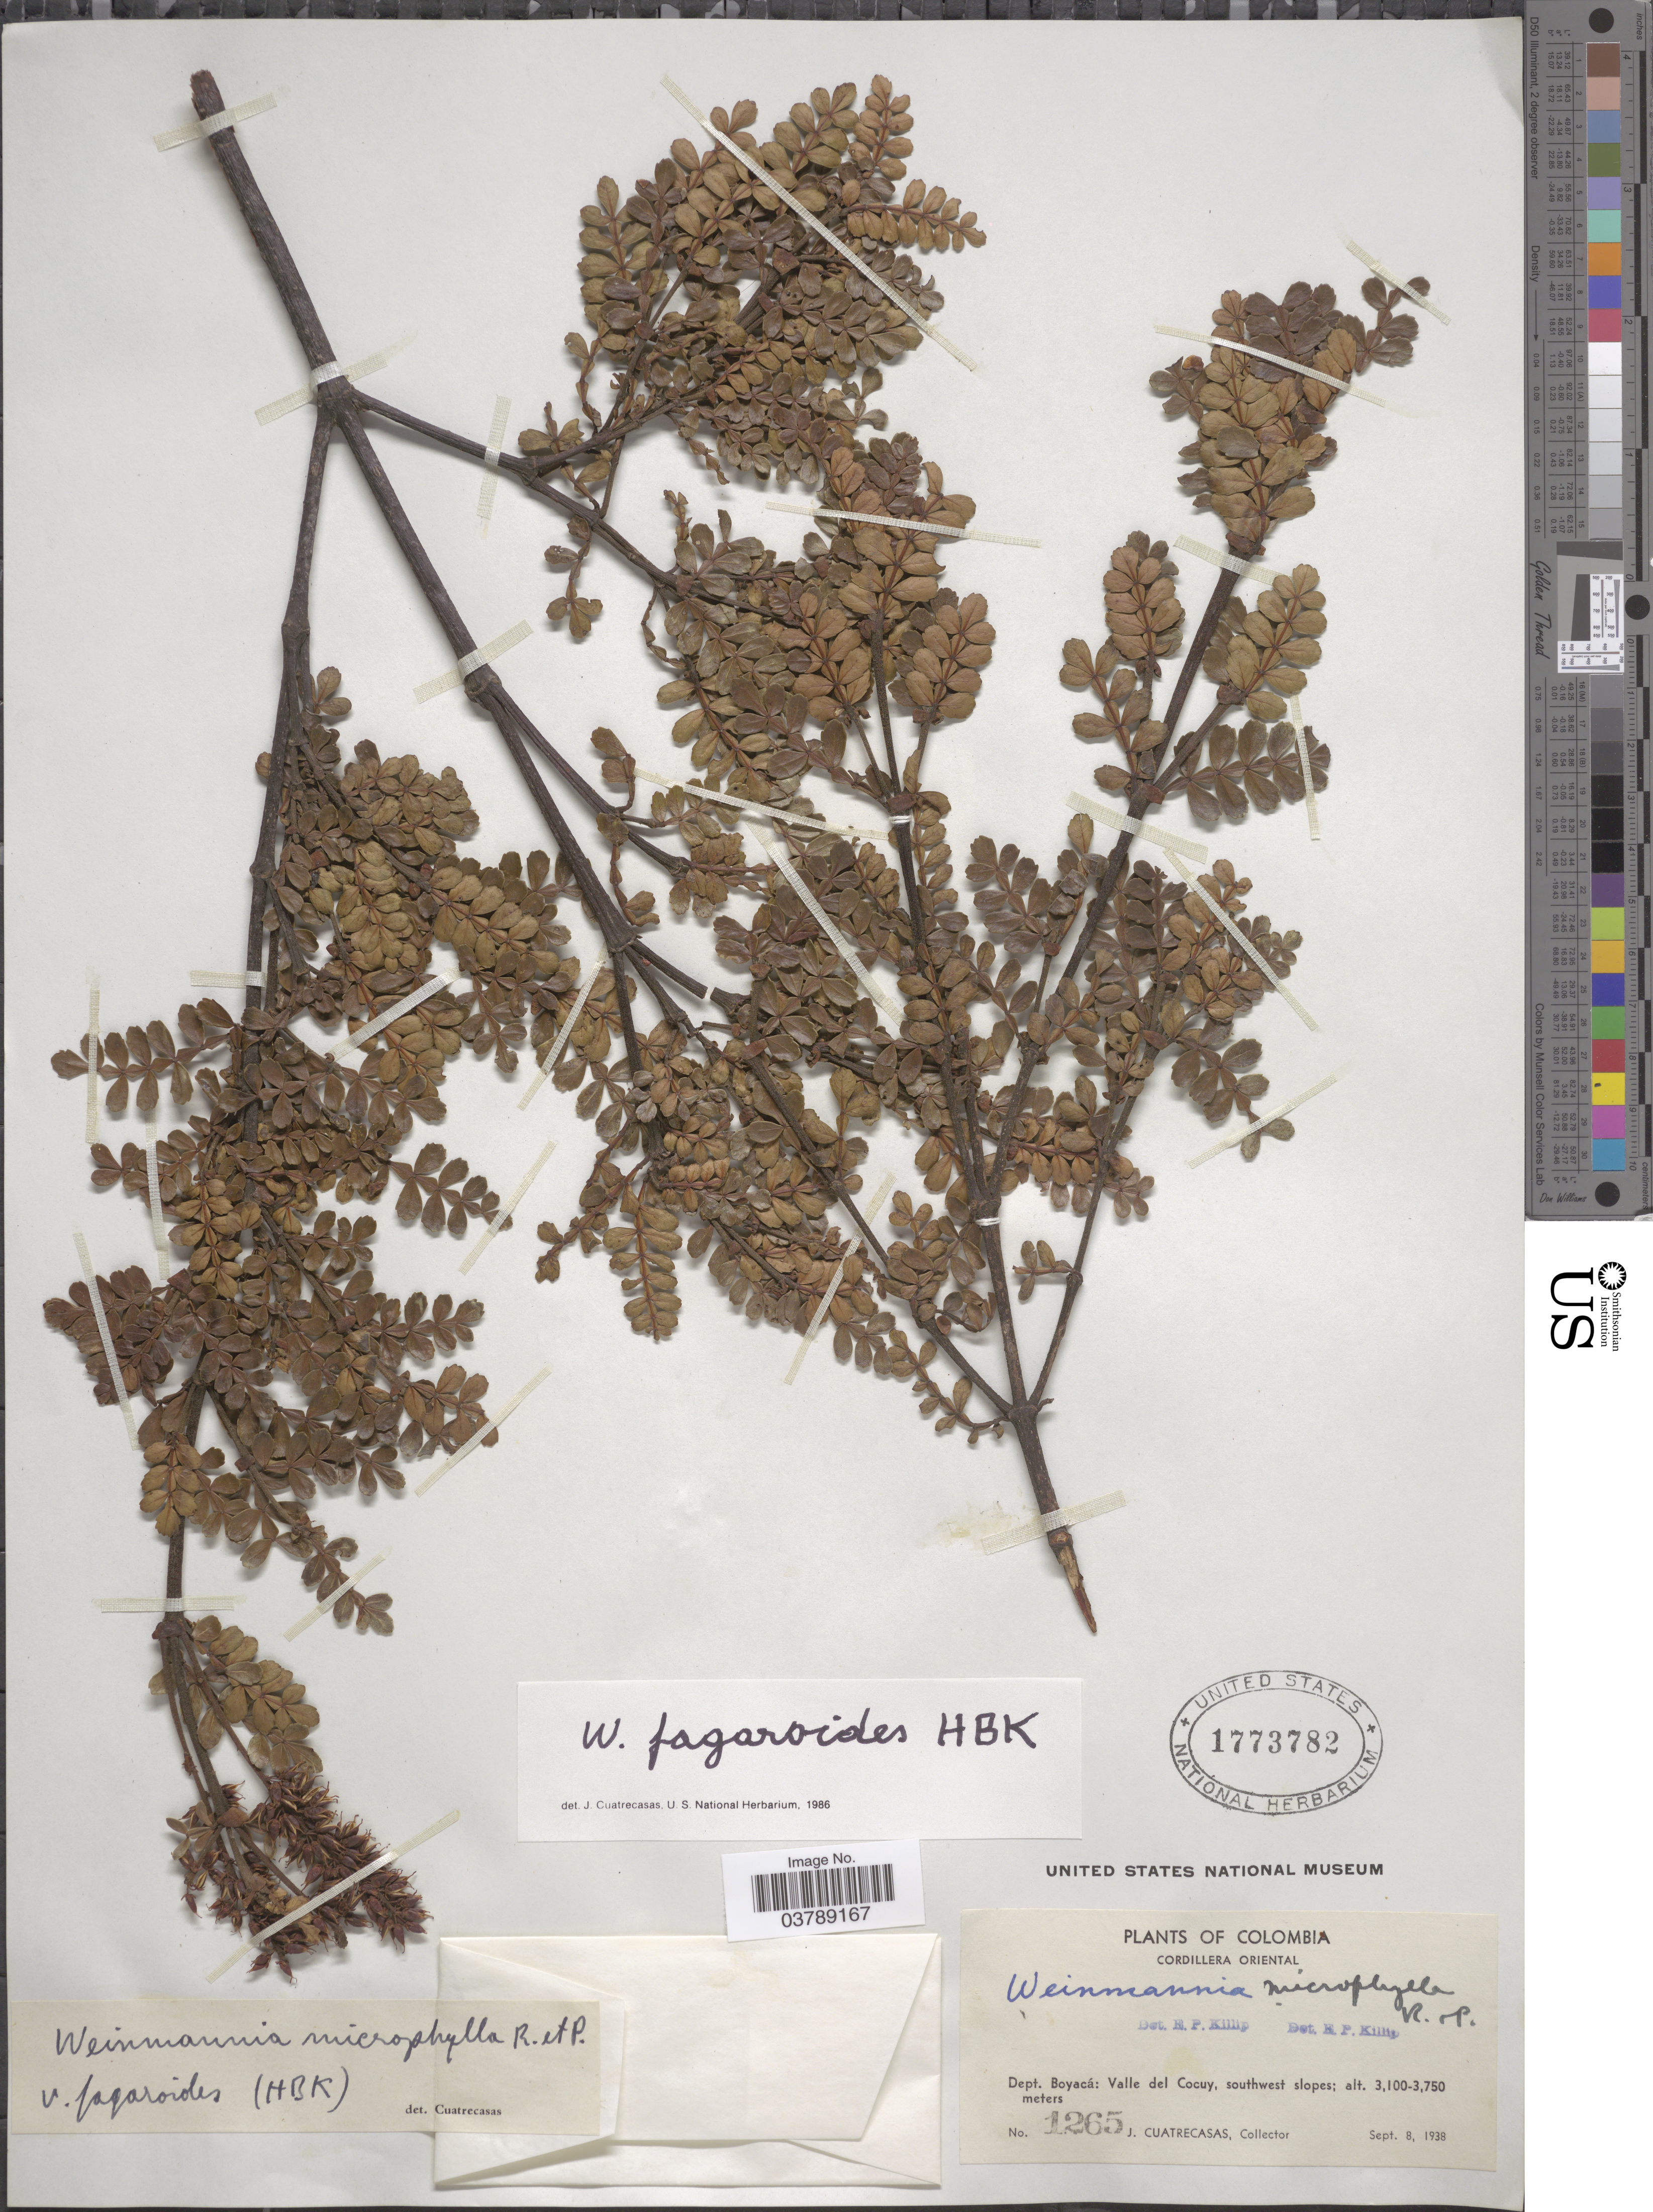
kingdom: Plantae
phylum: Tracheophyta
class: Magnoliopsida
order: Oxalidales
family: Cunoniaceae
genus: Weinmannia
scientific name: Weinmannia fagaroides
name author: Kunth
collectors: J. Cuatrecasas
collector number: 1265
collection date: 1938-09-08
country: Colombia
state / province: Boyacá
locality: Cordillera Oriental. Dept. Boyacá: Valle del Cocuy, southwest slopes.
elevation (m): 3100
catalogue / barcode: US 1773782